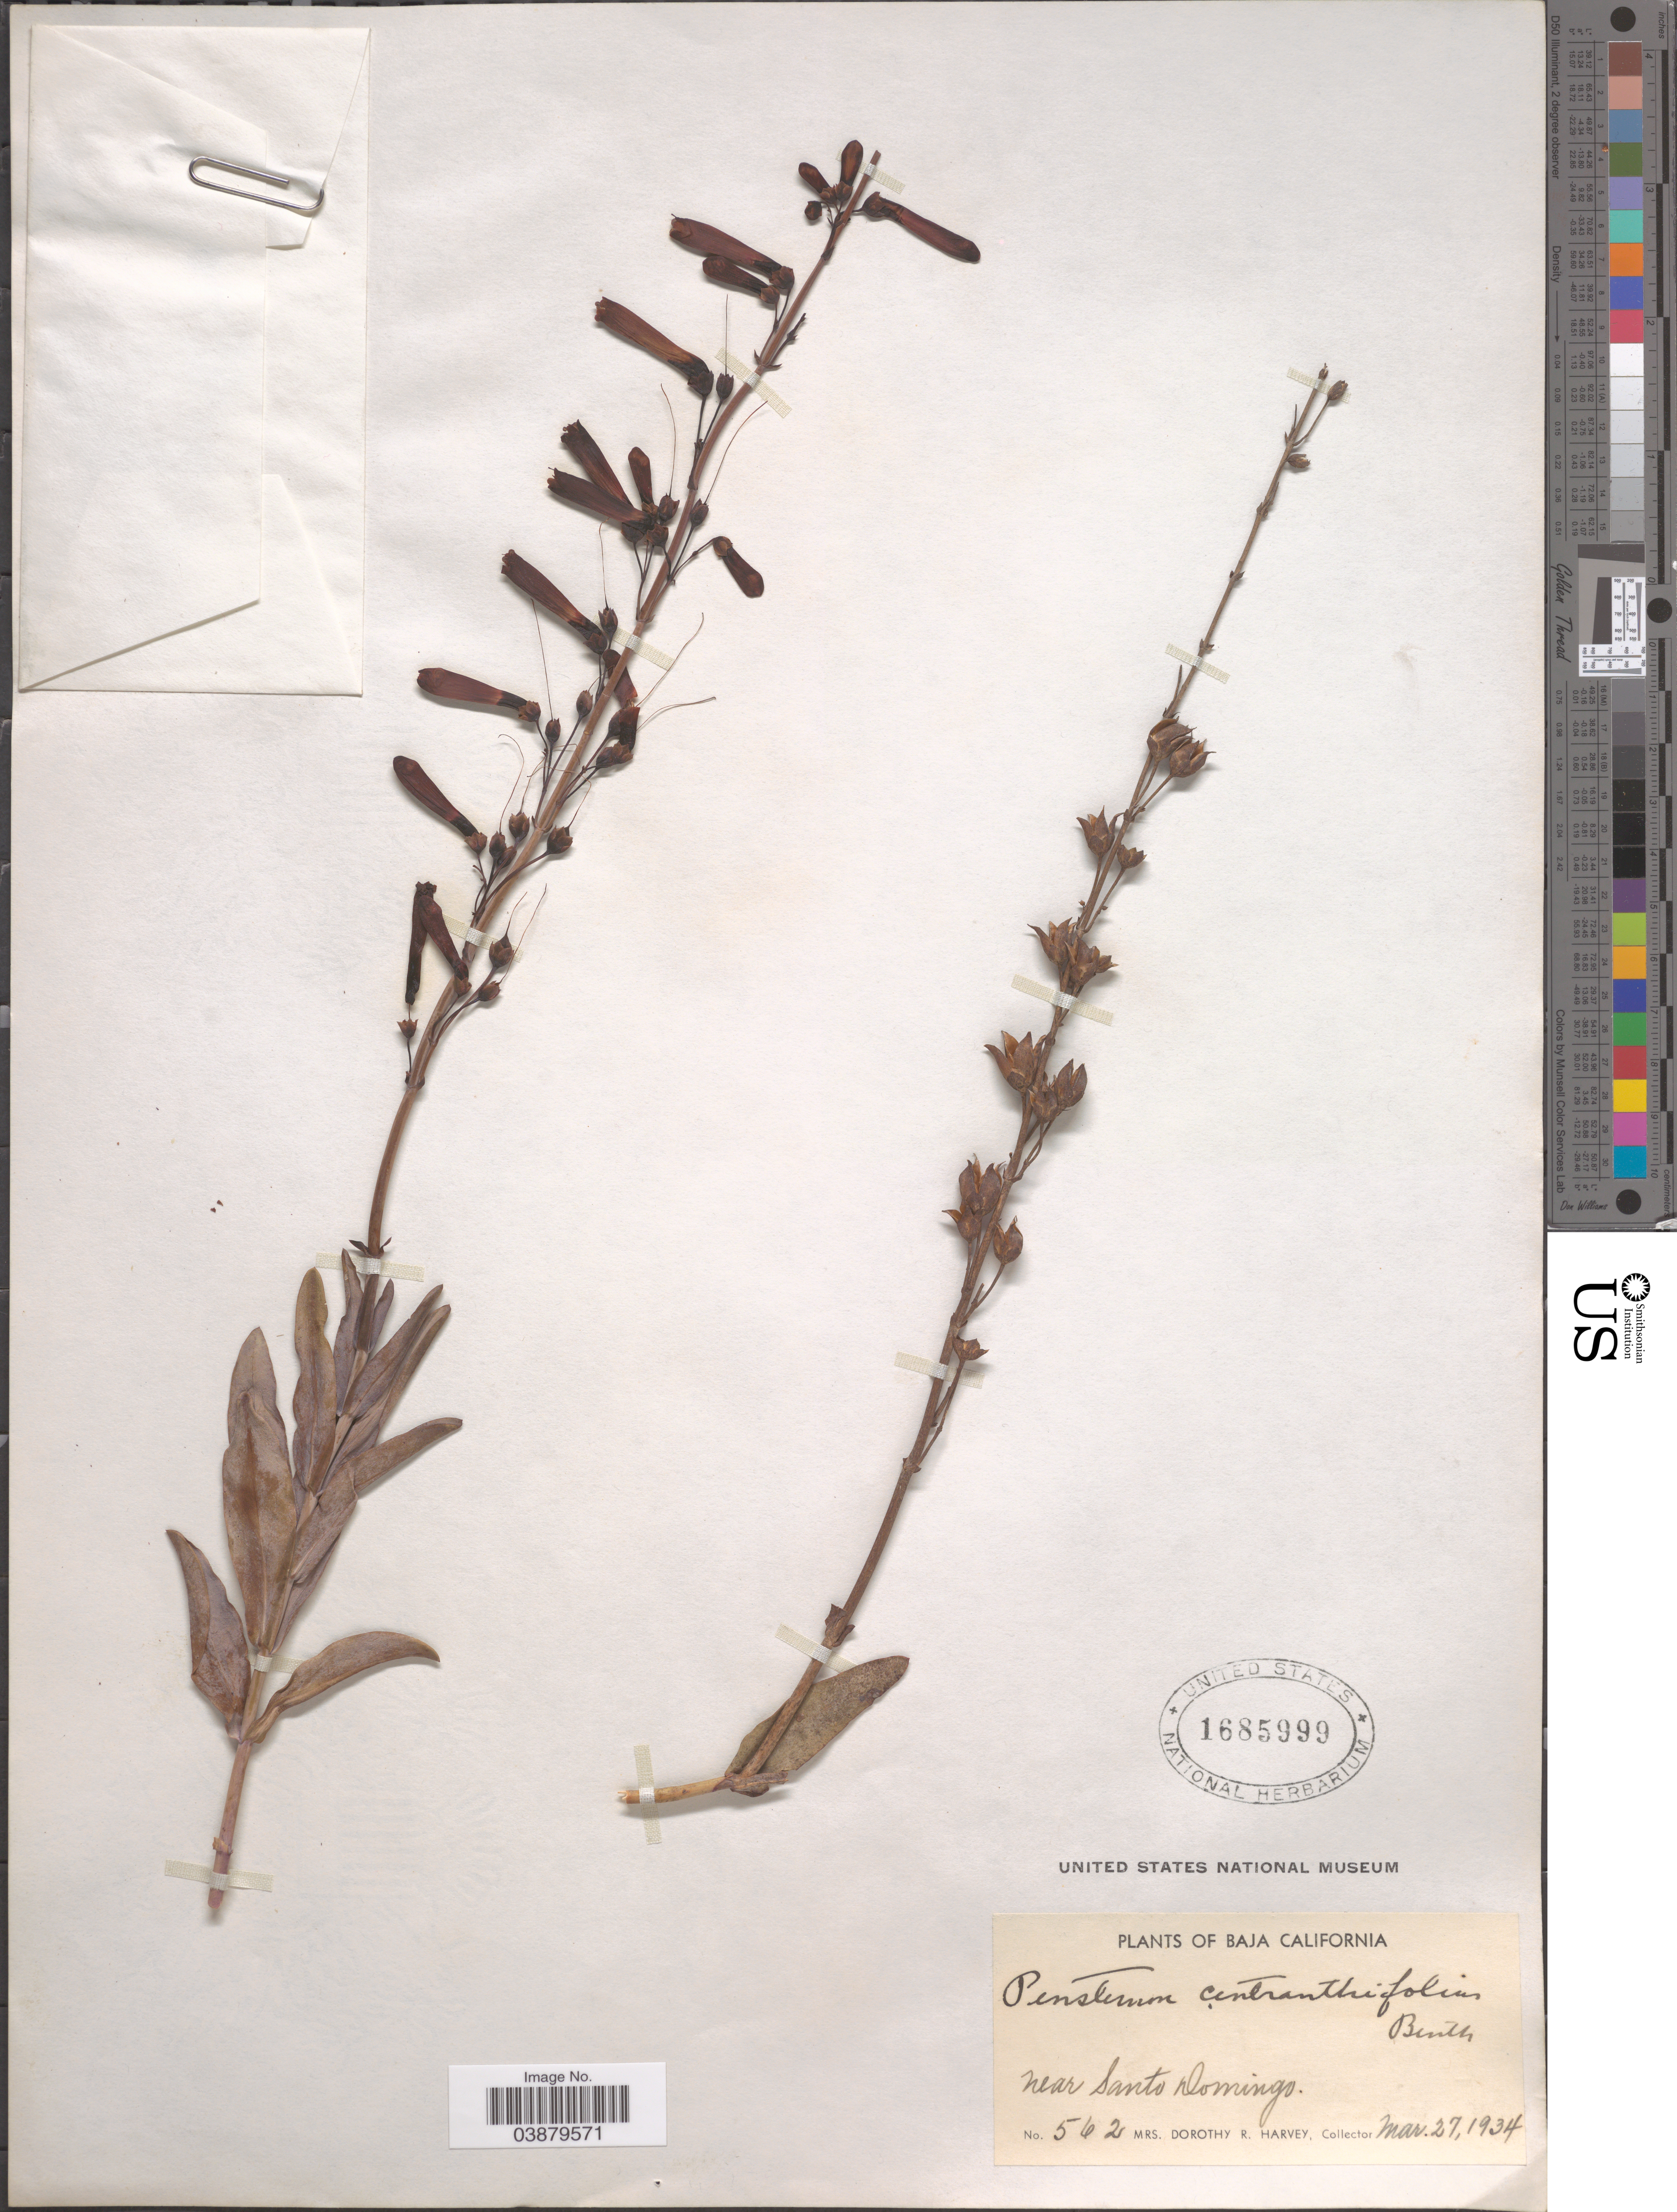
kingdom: Plantae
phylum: Tracheophyta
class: Magnoliopsida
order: Lamiales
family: Plantaginaceae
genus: Penstemon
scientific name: Penstemon centranthifolius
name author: Benth.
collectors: Harvey, Mrs. D. R.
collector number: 562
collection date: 1934-03-27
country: Mexico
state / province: Baja California Sur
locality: Near Santo Domingo.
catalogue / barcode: US 1685999